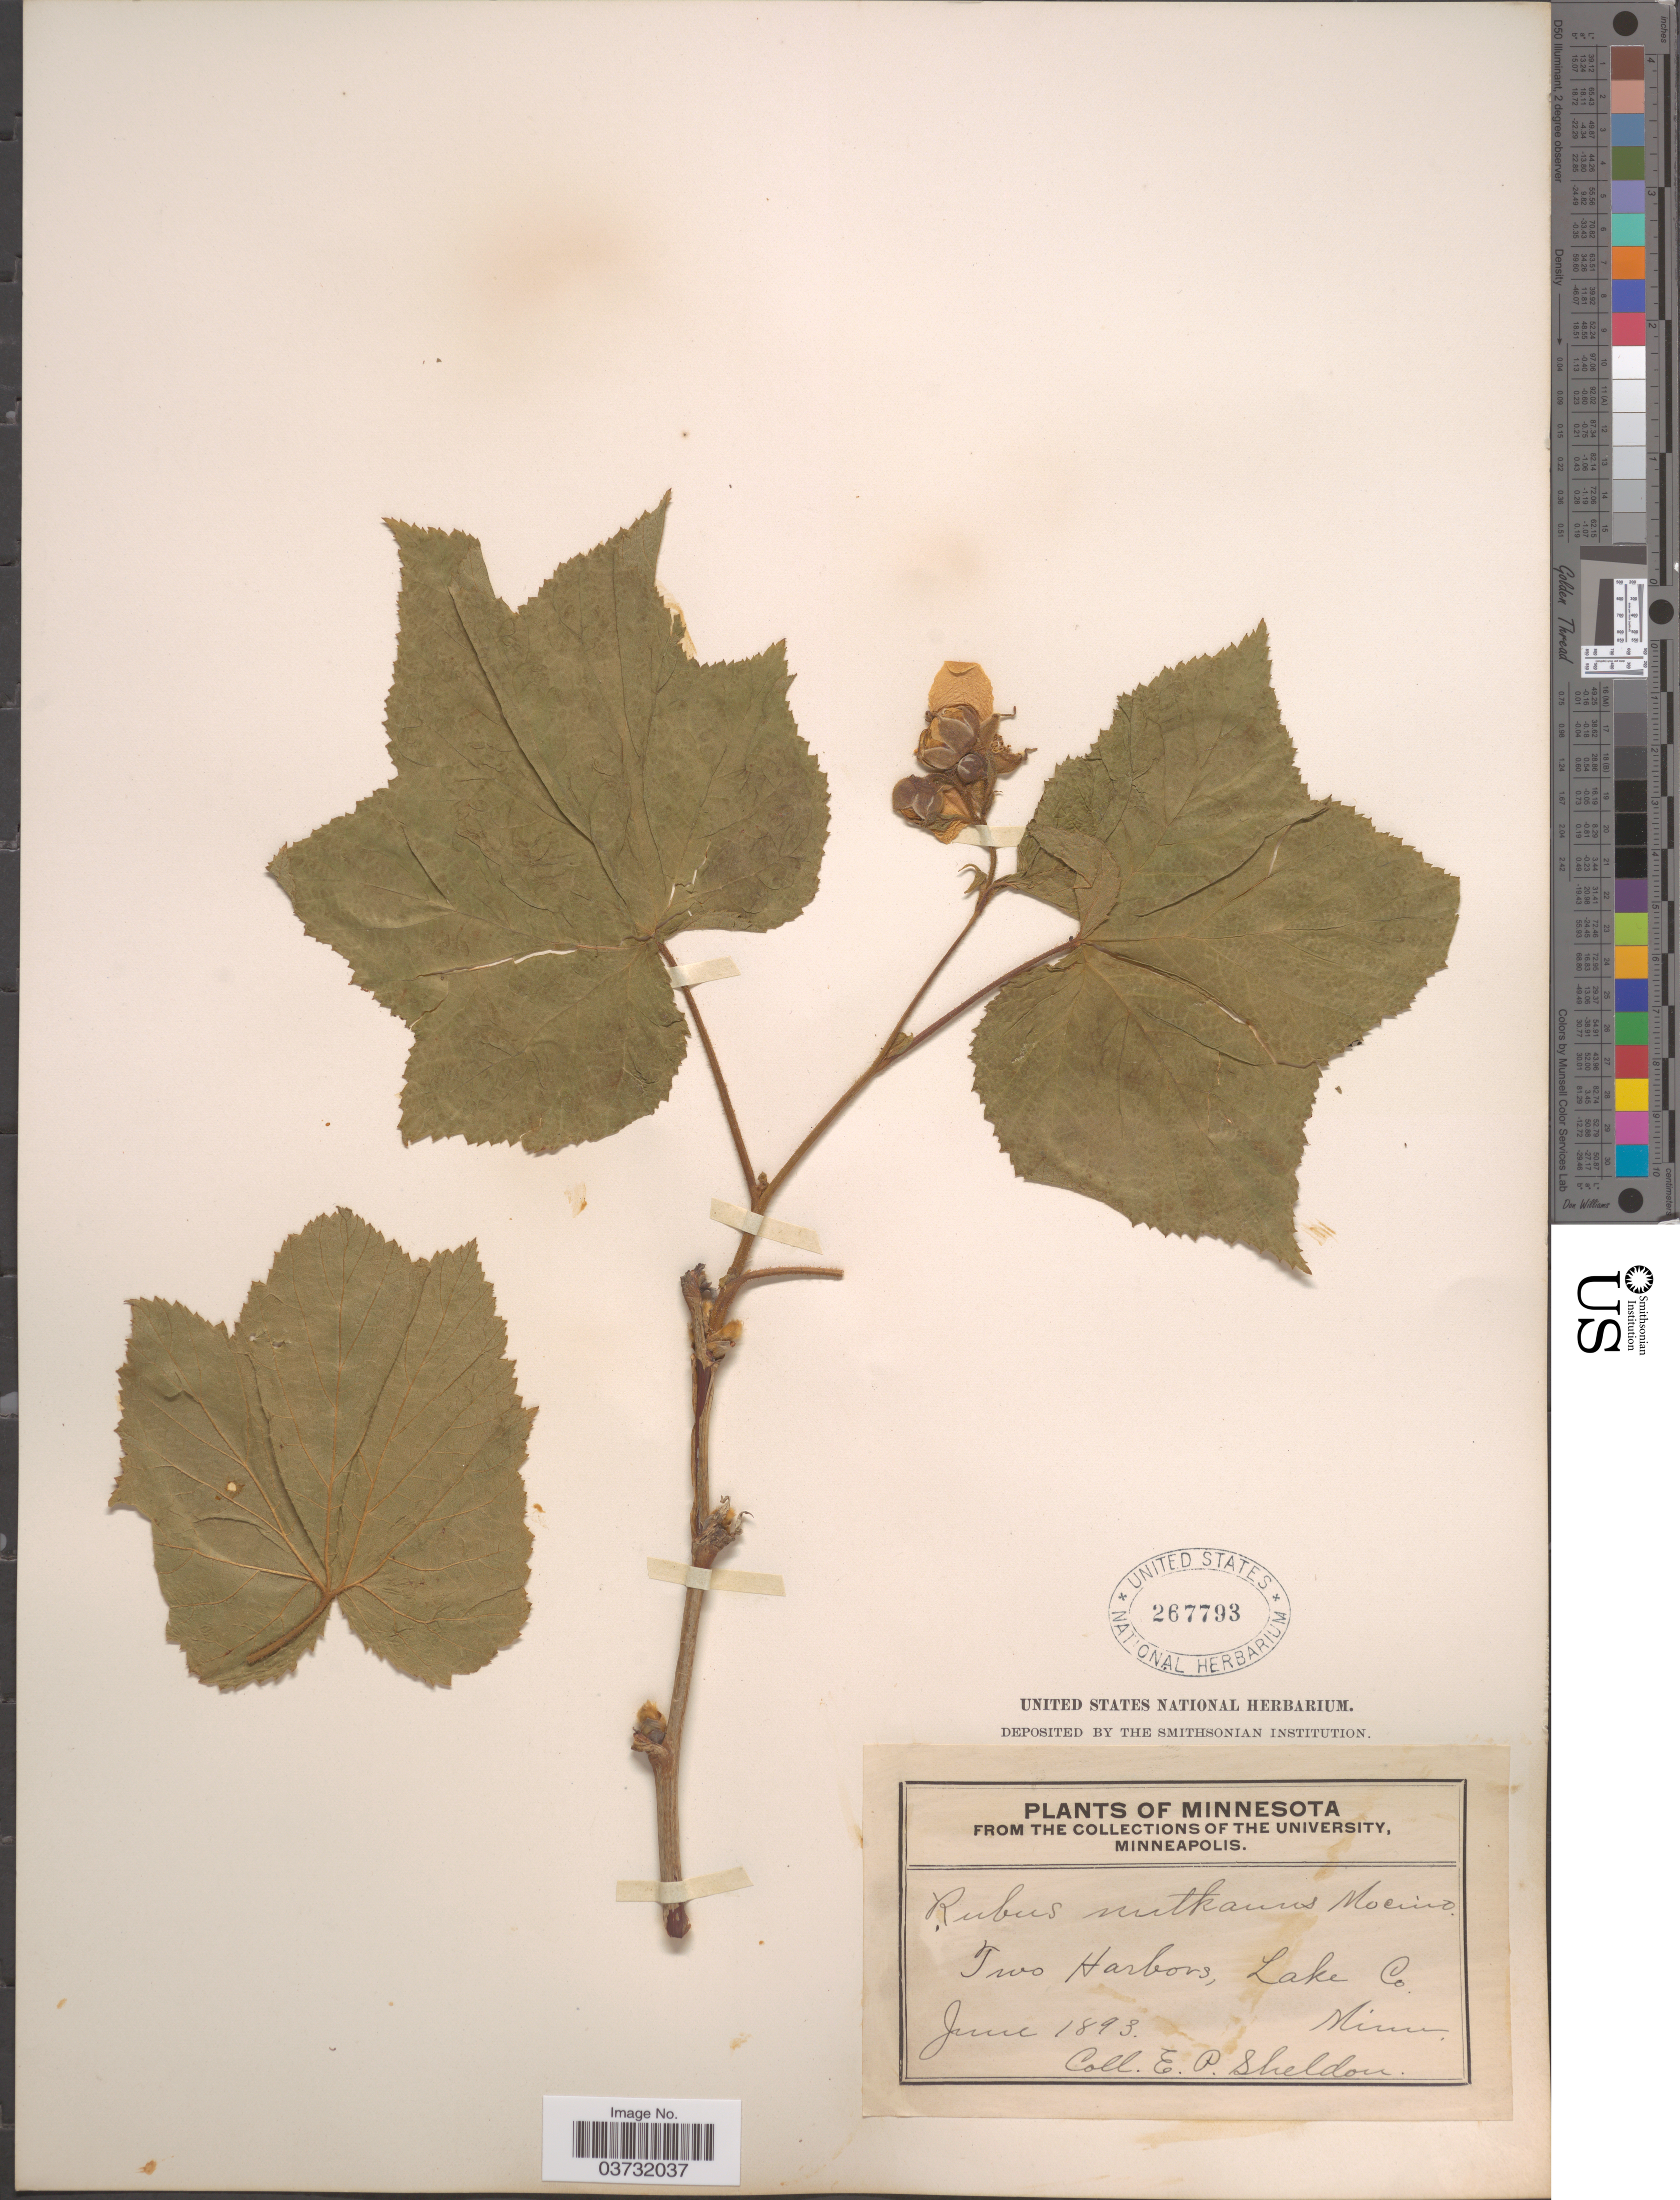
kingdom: Plantae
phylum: Tracheophyta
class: Magnoliopsida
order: Rosales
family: Rosaceae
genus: Rubus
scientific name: Rubus parviflorus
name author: Nutt.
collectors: E. P. Sheldon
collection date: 1893-06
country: United States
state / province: Minnesota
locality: Two Harbors, Lake Co.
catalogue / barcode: US 267793